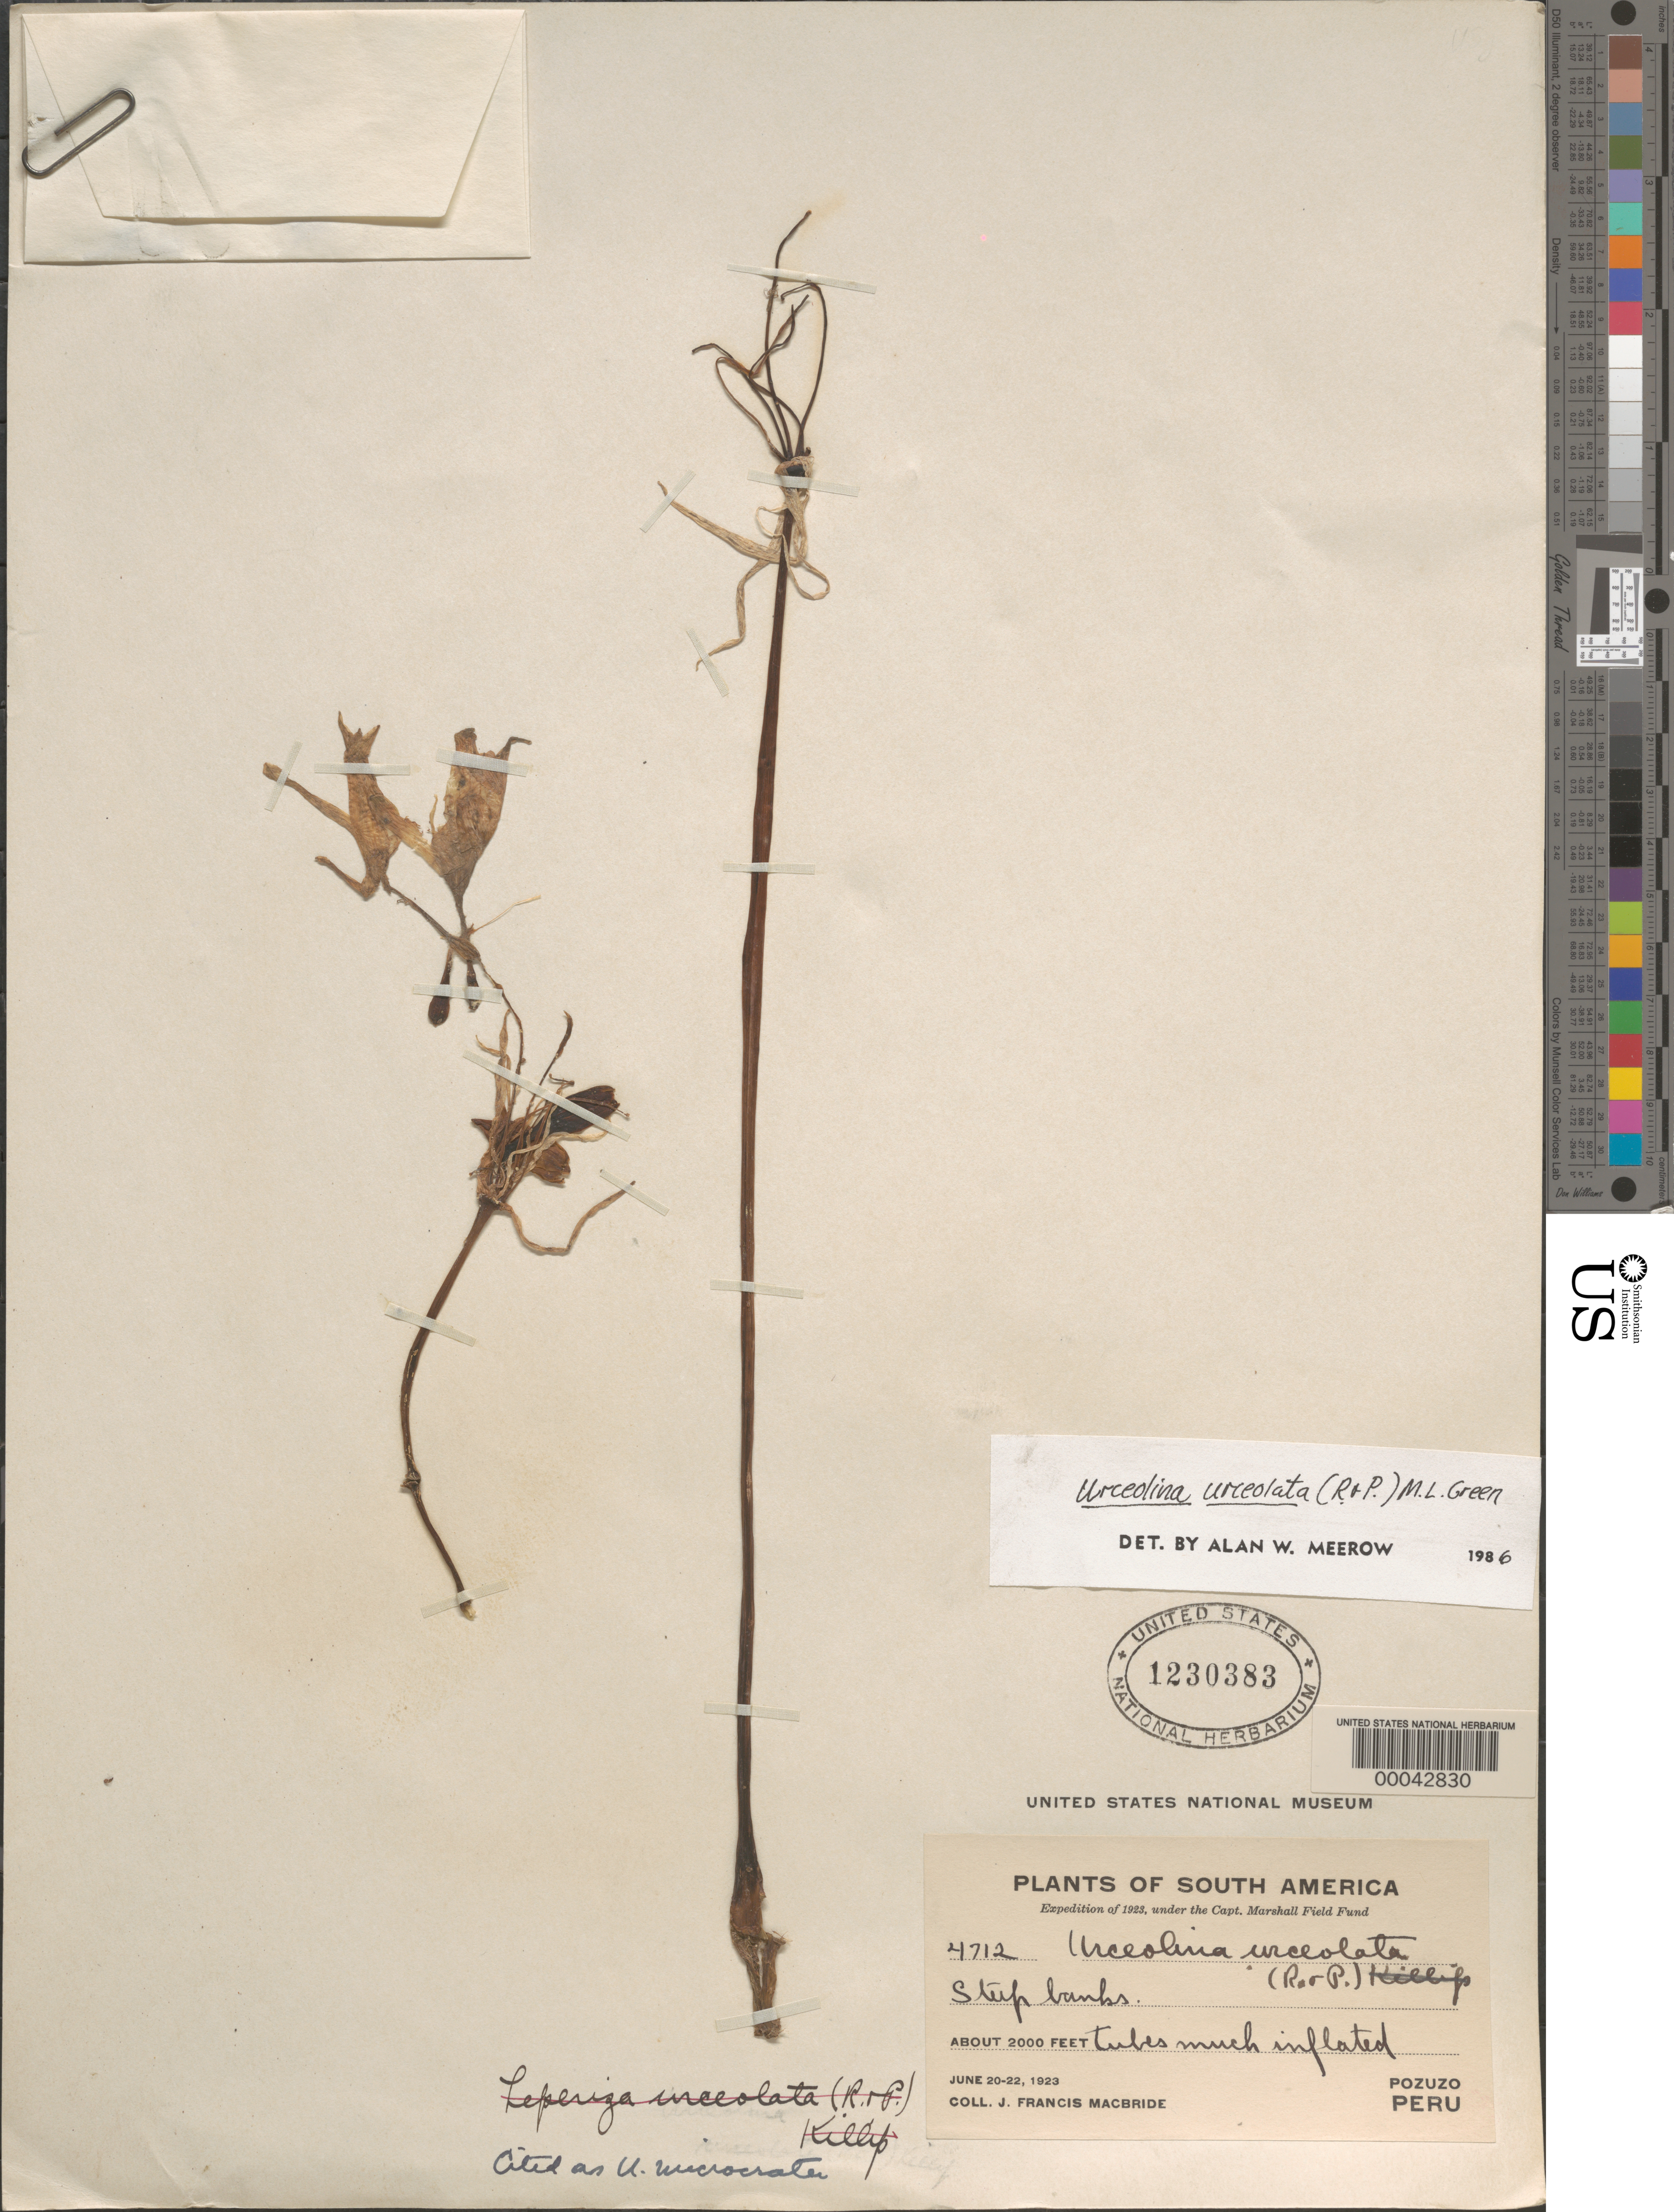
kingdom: Plantae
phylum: Tracheophyta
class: Liliopsida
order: Asparagales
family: Amaryllidaceae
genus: Urceolina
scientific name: Urceolina urceolata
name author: (Ruiz & Pav.) Asch.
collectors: J. F. Macbride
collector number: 4712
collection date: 1923-06-20/1923-06-22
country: Peru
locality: Pozuzo.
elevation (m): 610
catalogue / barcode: US 1230383